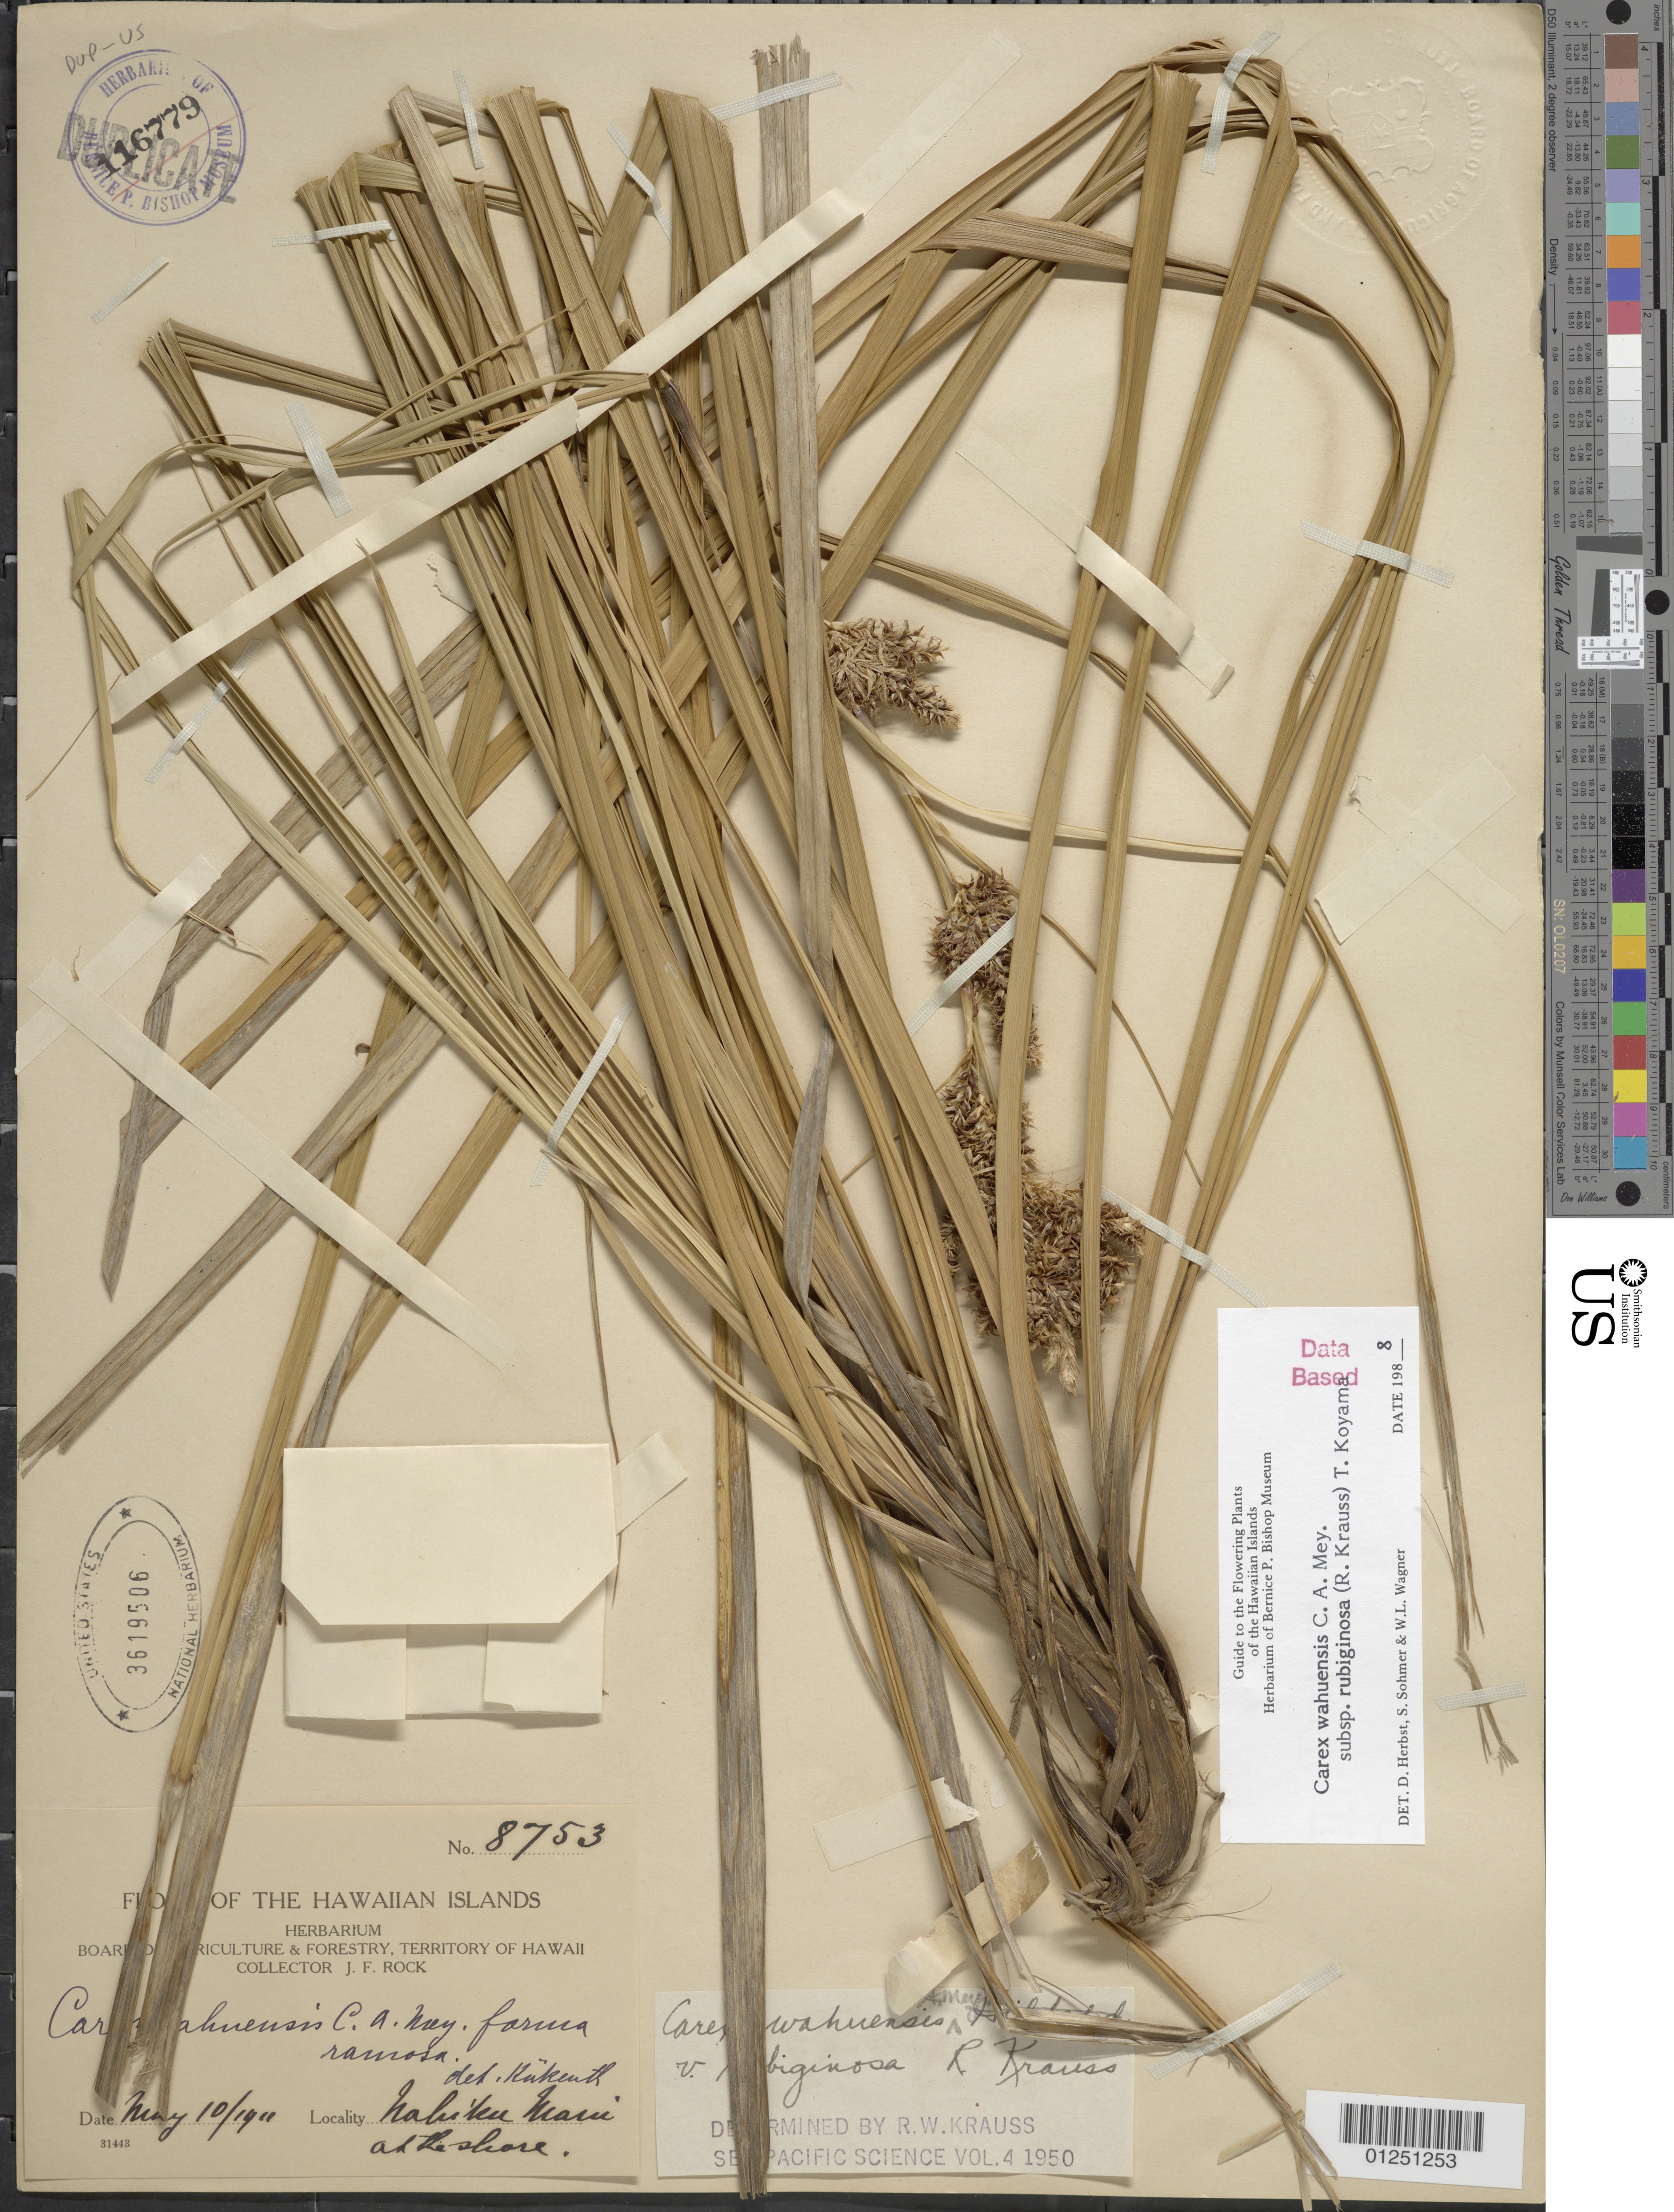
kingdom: Plantae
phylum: Tracheophyta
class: Liliopsida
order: Poales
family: Cyperaceae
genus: Carex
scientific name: Carex wahuensis subsp. rubiginosa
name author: (R.W. Krauss) T. Koyama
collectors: J. F. Rock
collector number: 8753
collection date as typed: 10 May 1911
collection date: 1911-05-10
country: United States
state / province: Hawaii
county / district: Maui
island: Maui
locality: Nahiku, at the shore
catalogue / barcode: US 3619506